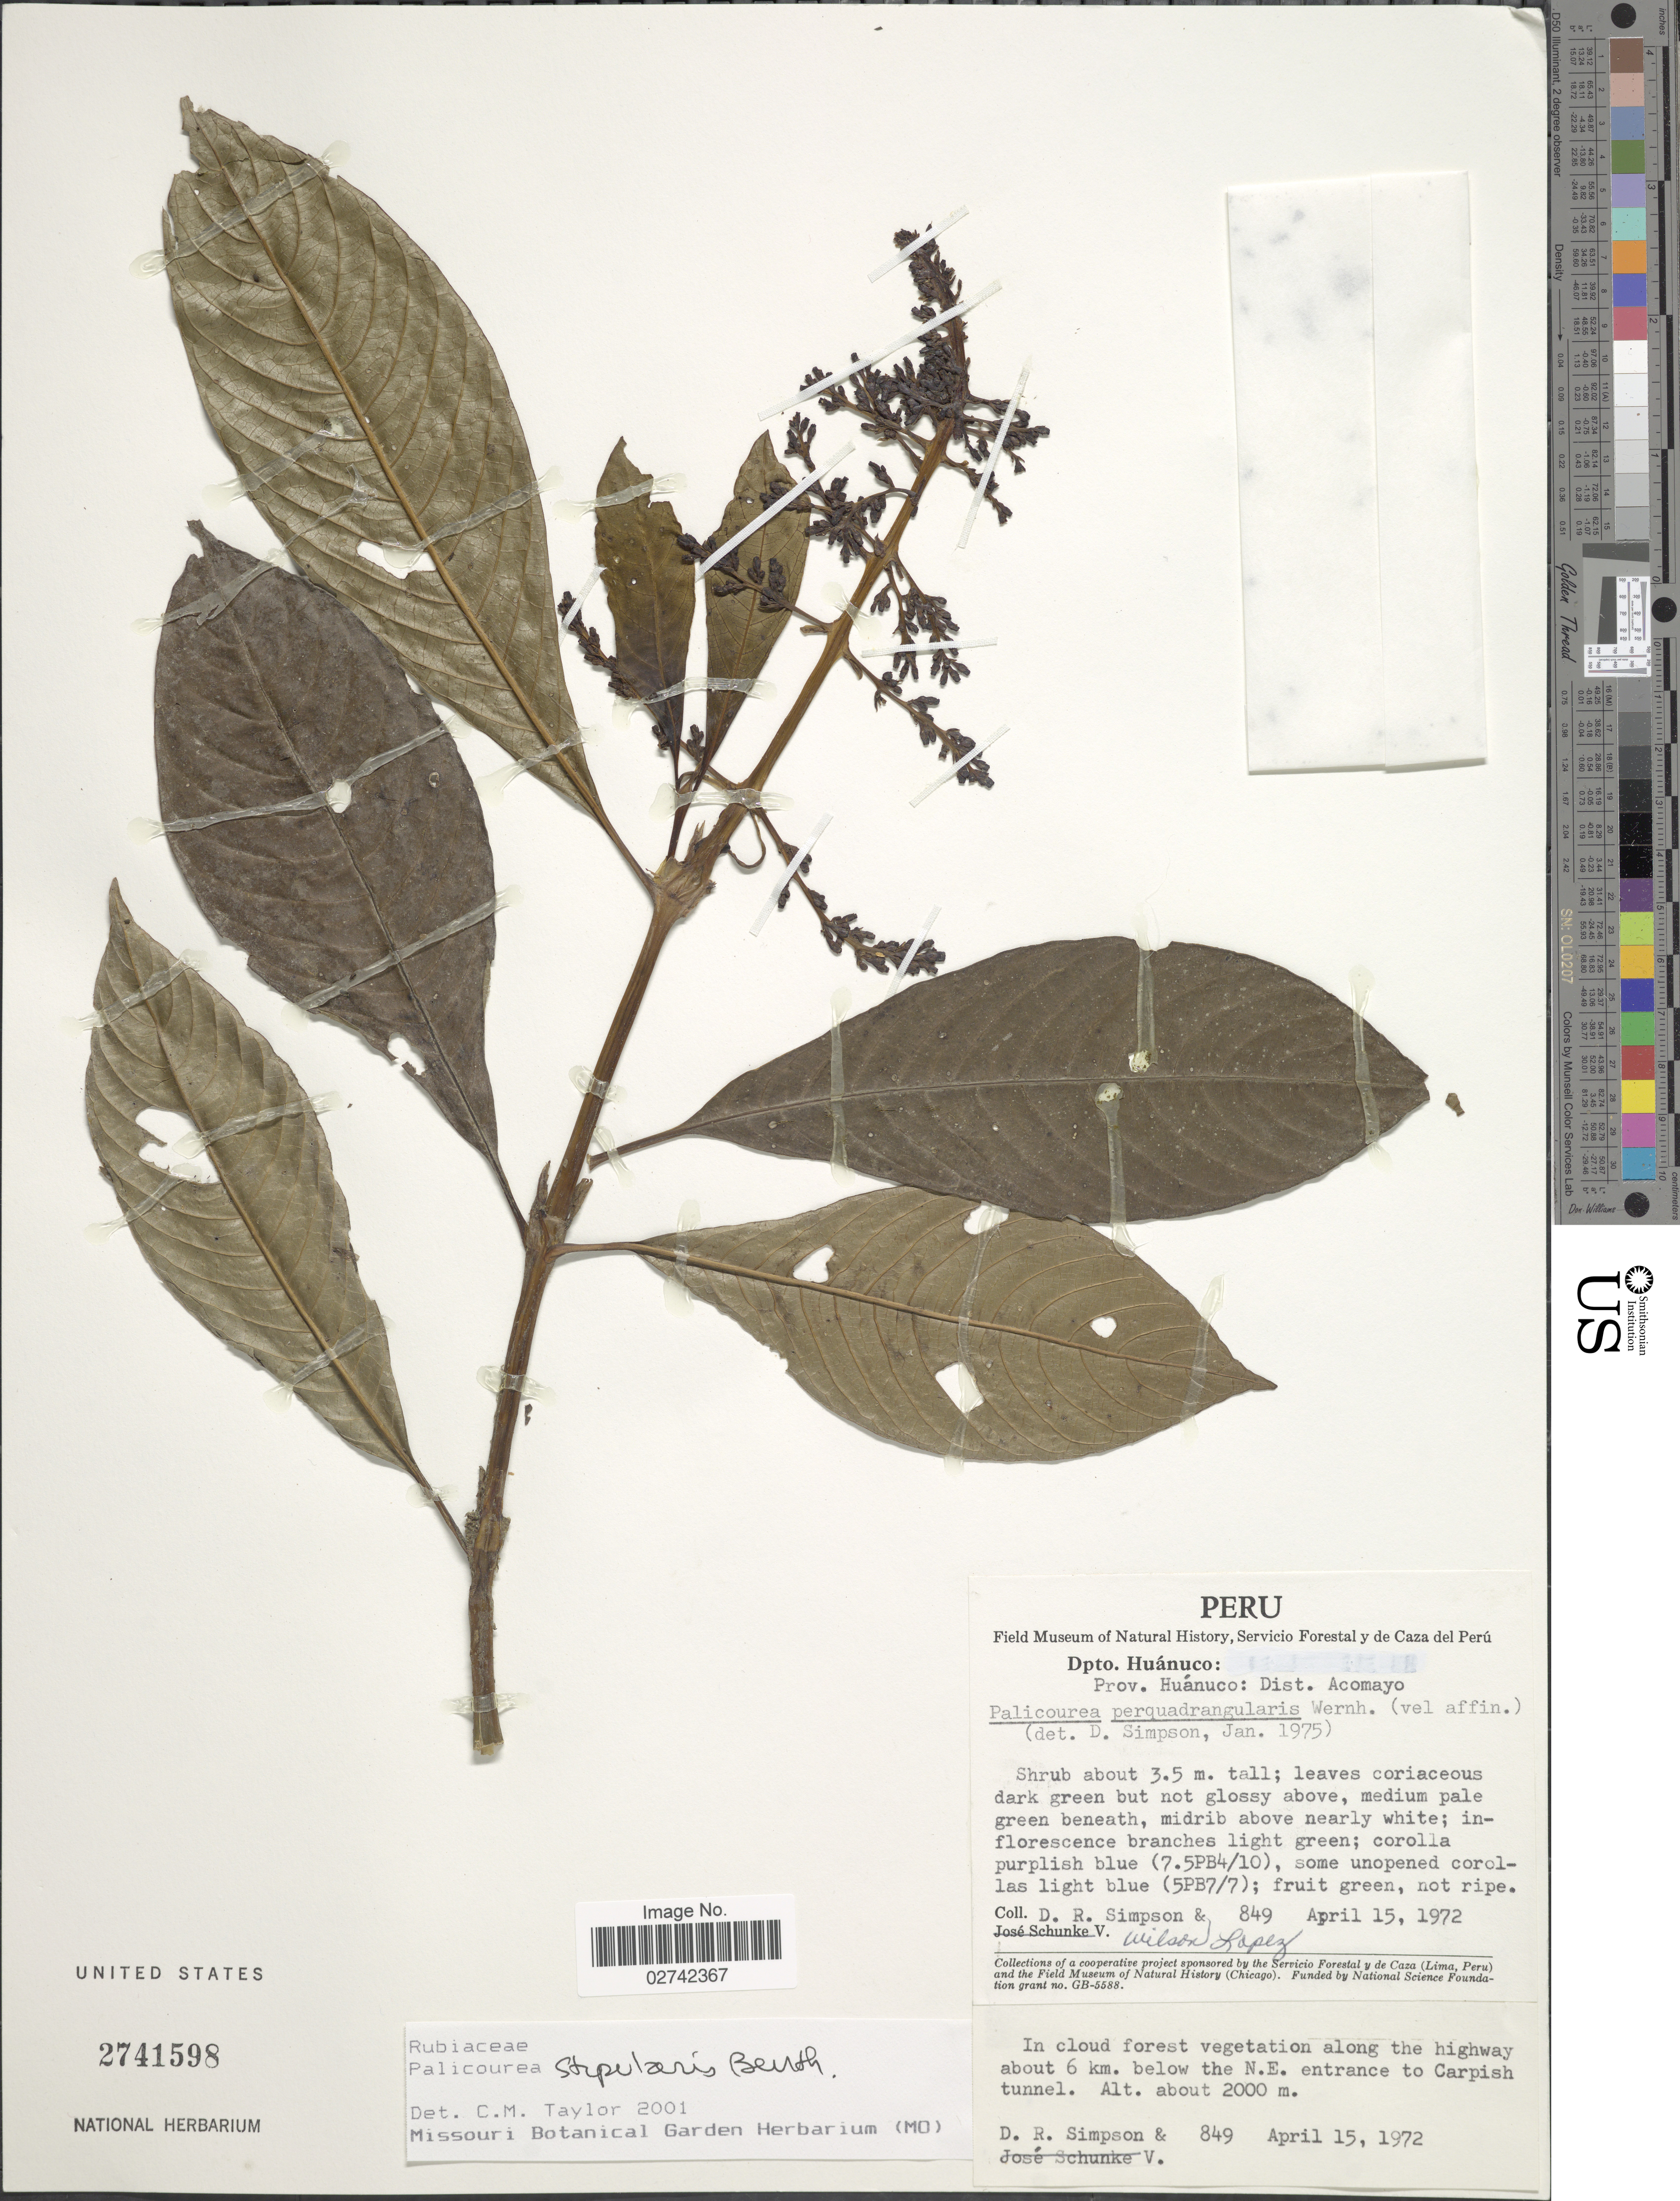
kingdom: Plantae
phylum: Tracheophyta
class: Magnoliopsida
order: Gentianales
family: Rubiaceae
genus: Palicourea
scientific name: Palicourea stipularis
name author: Benth.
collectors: D. R. Simpson & W. Lopez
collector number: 849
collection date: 1972-04-15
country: Peru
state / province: Huánuco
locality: Prov. Huánuco: Dist. Acomayo, in cloud forest vegetation along the highway about 6 km. below the N.E. entrance to Carpish tunnel.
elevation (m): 2000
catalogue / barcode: US 2741598